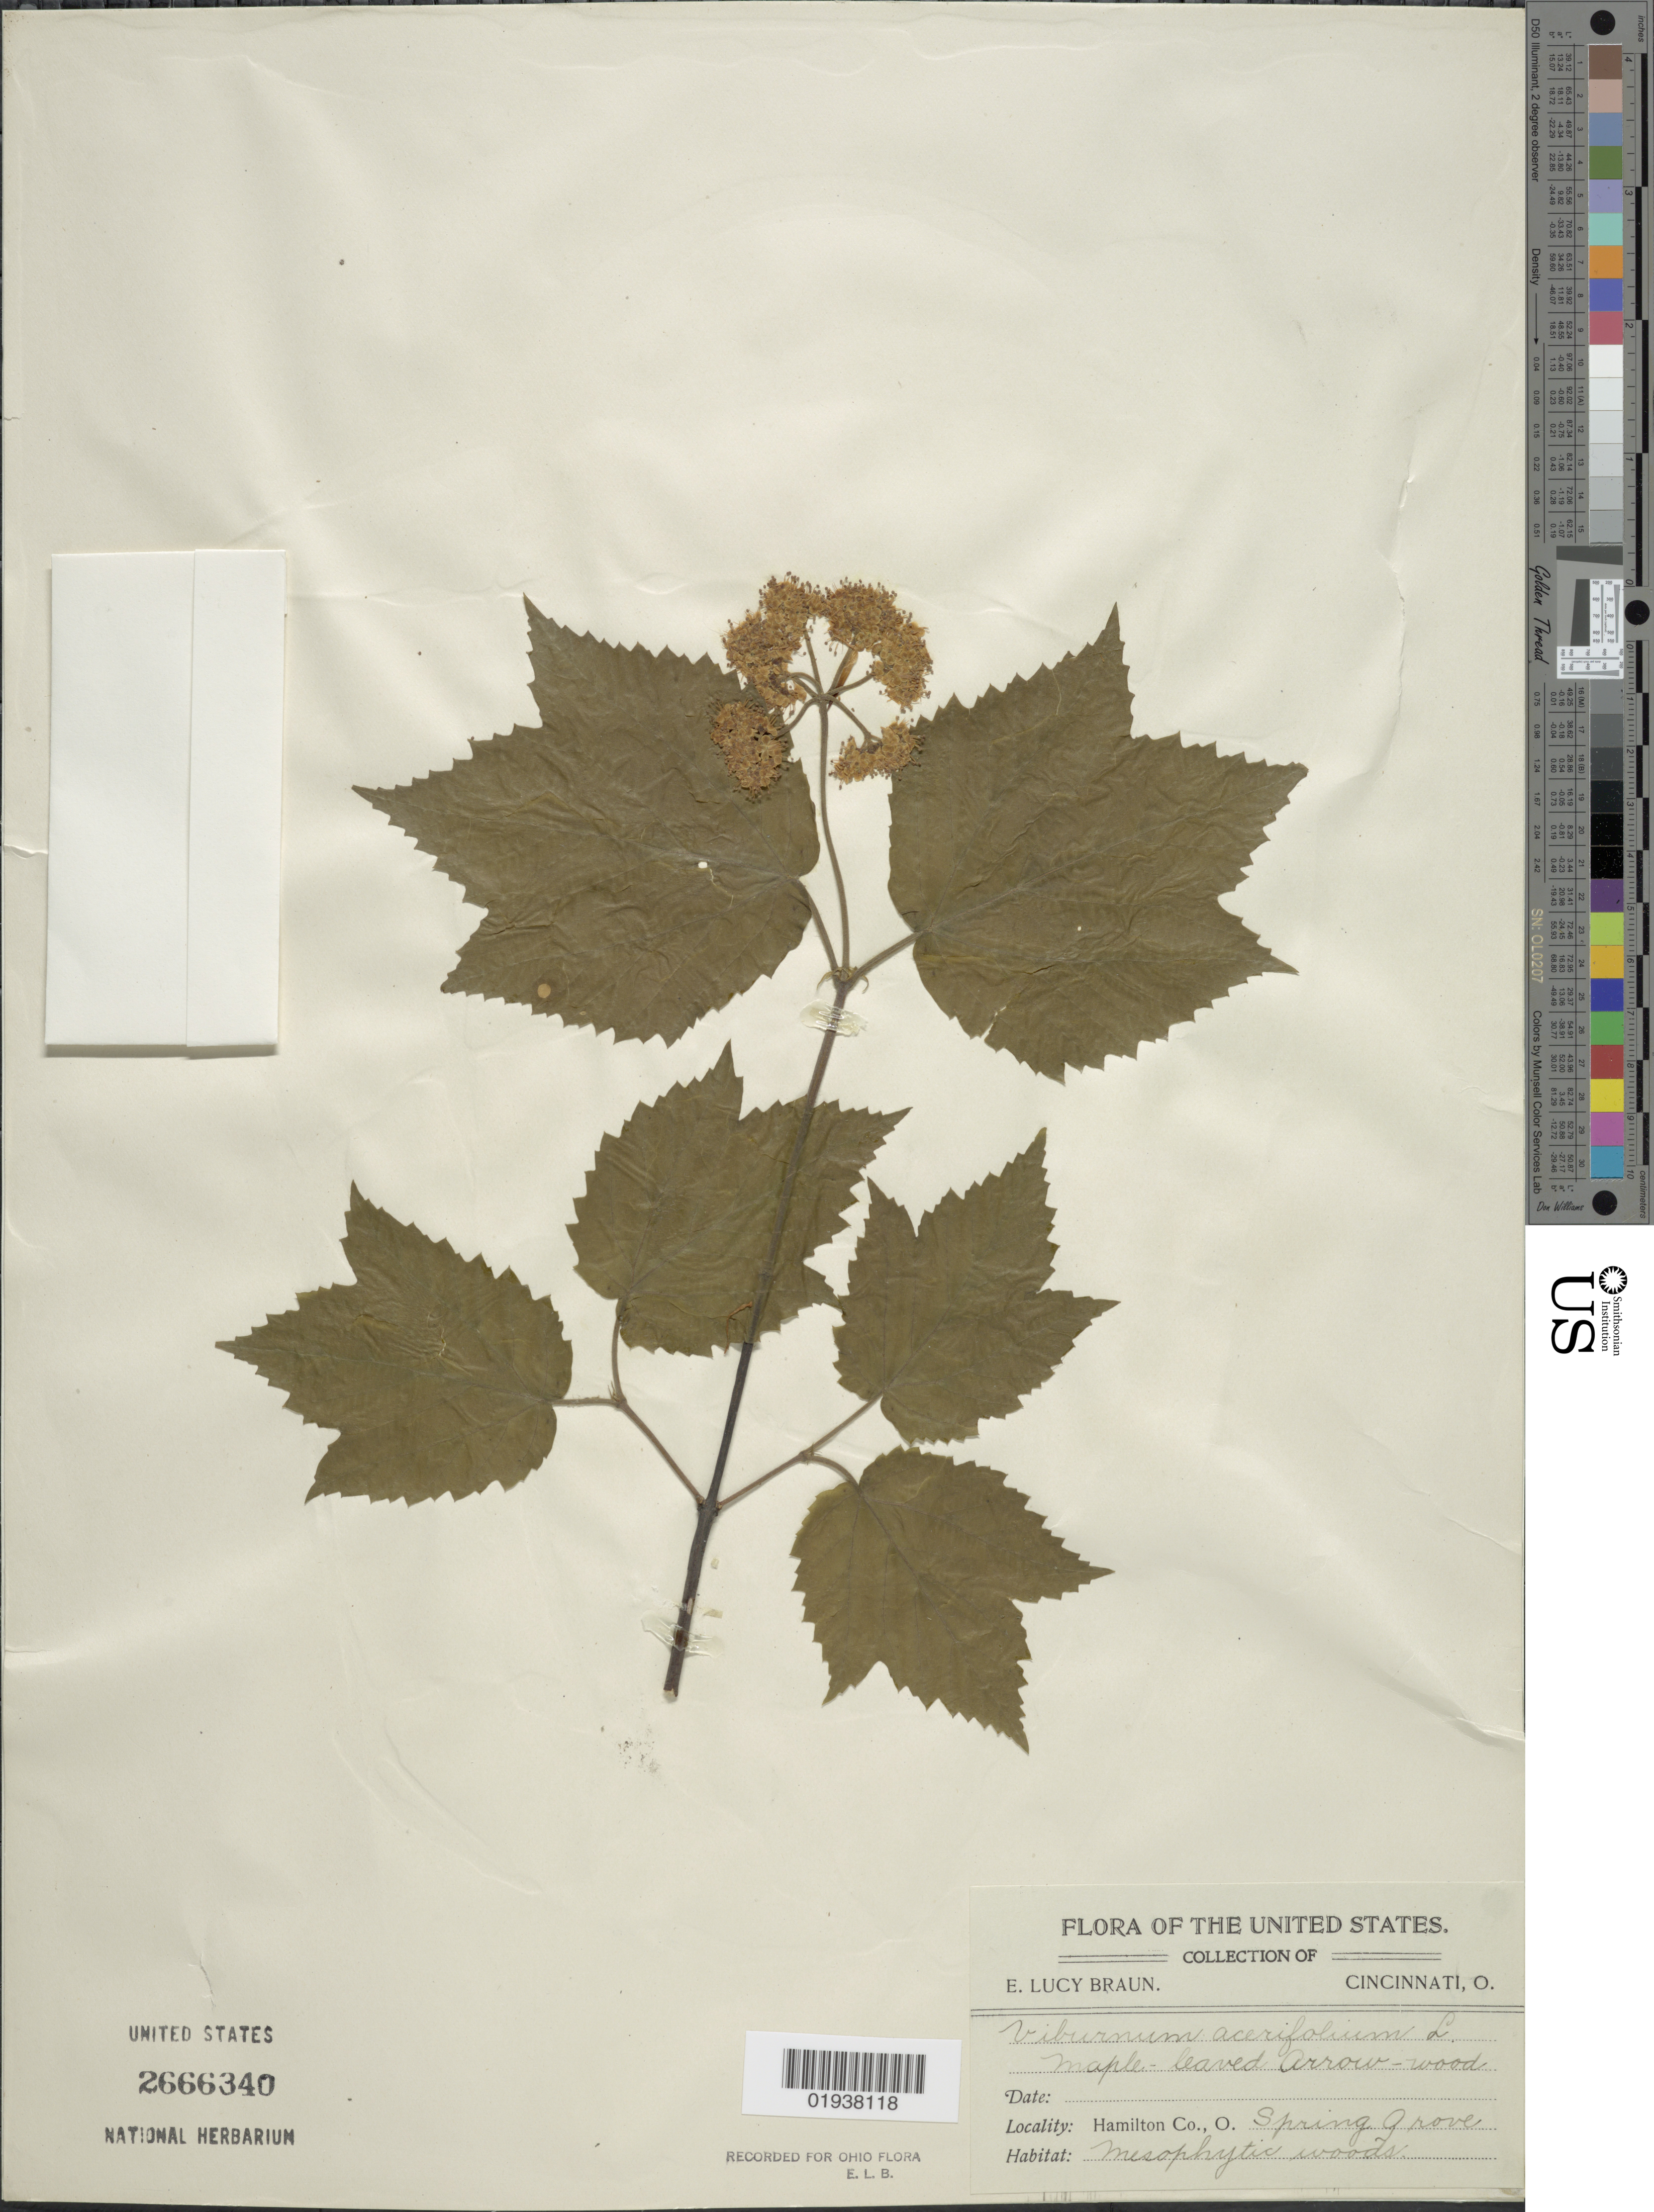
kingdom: Plantae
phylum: Tracheophyta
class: Magnoliopsida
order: Dipsacales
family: Viburnaceae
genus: Viburnum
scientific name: Viburnum acerifolium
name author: L.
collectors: E. L. Braun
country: United States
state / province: Ohio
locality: Hamilton Co., O. Spring Grove.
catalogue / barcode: US 2666340